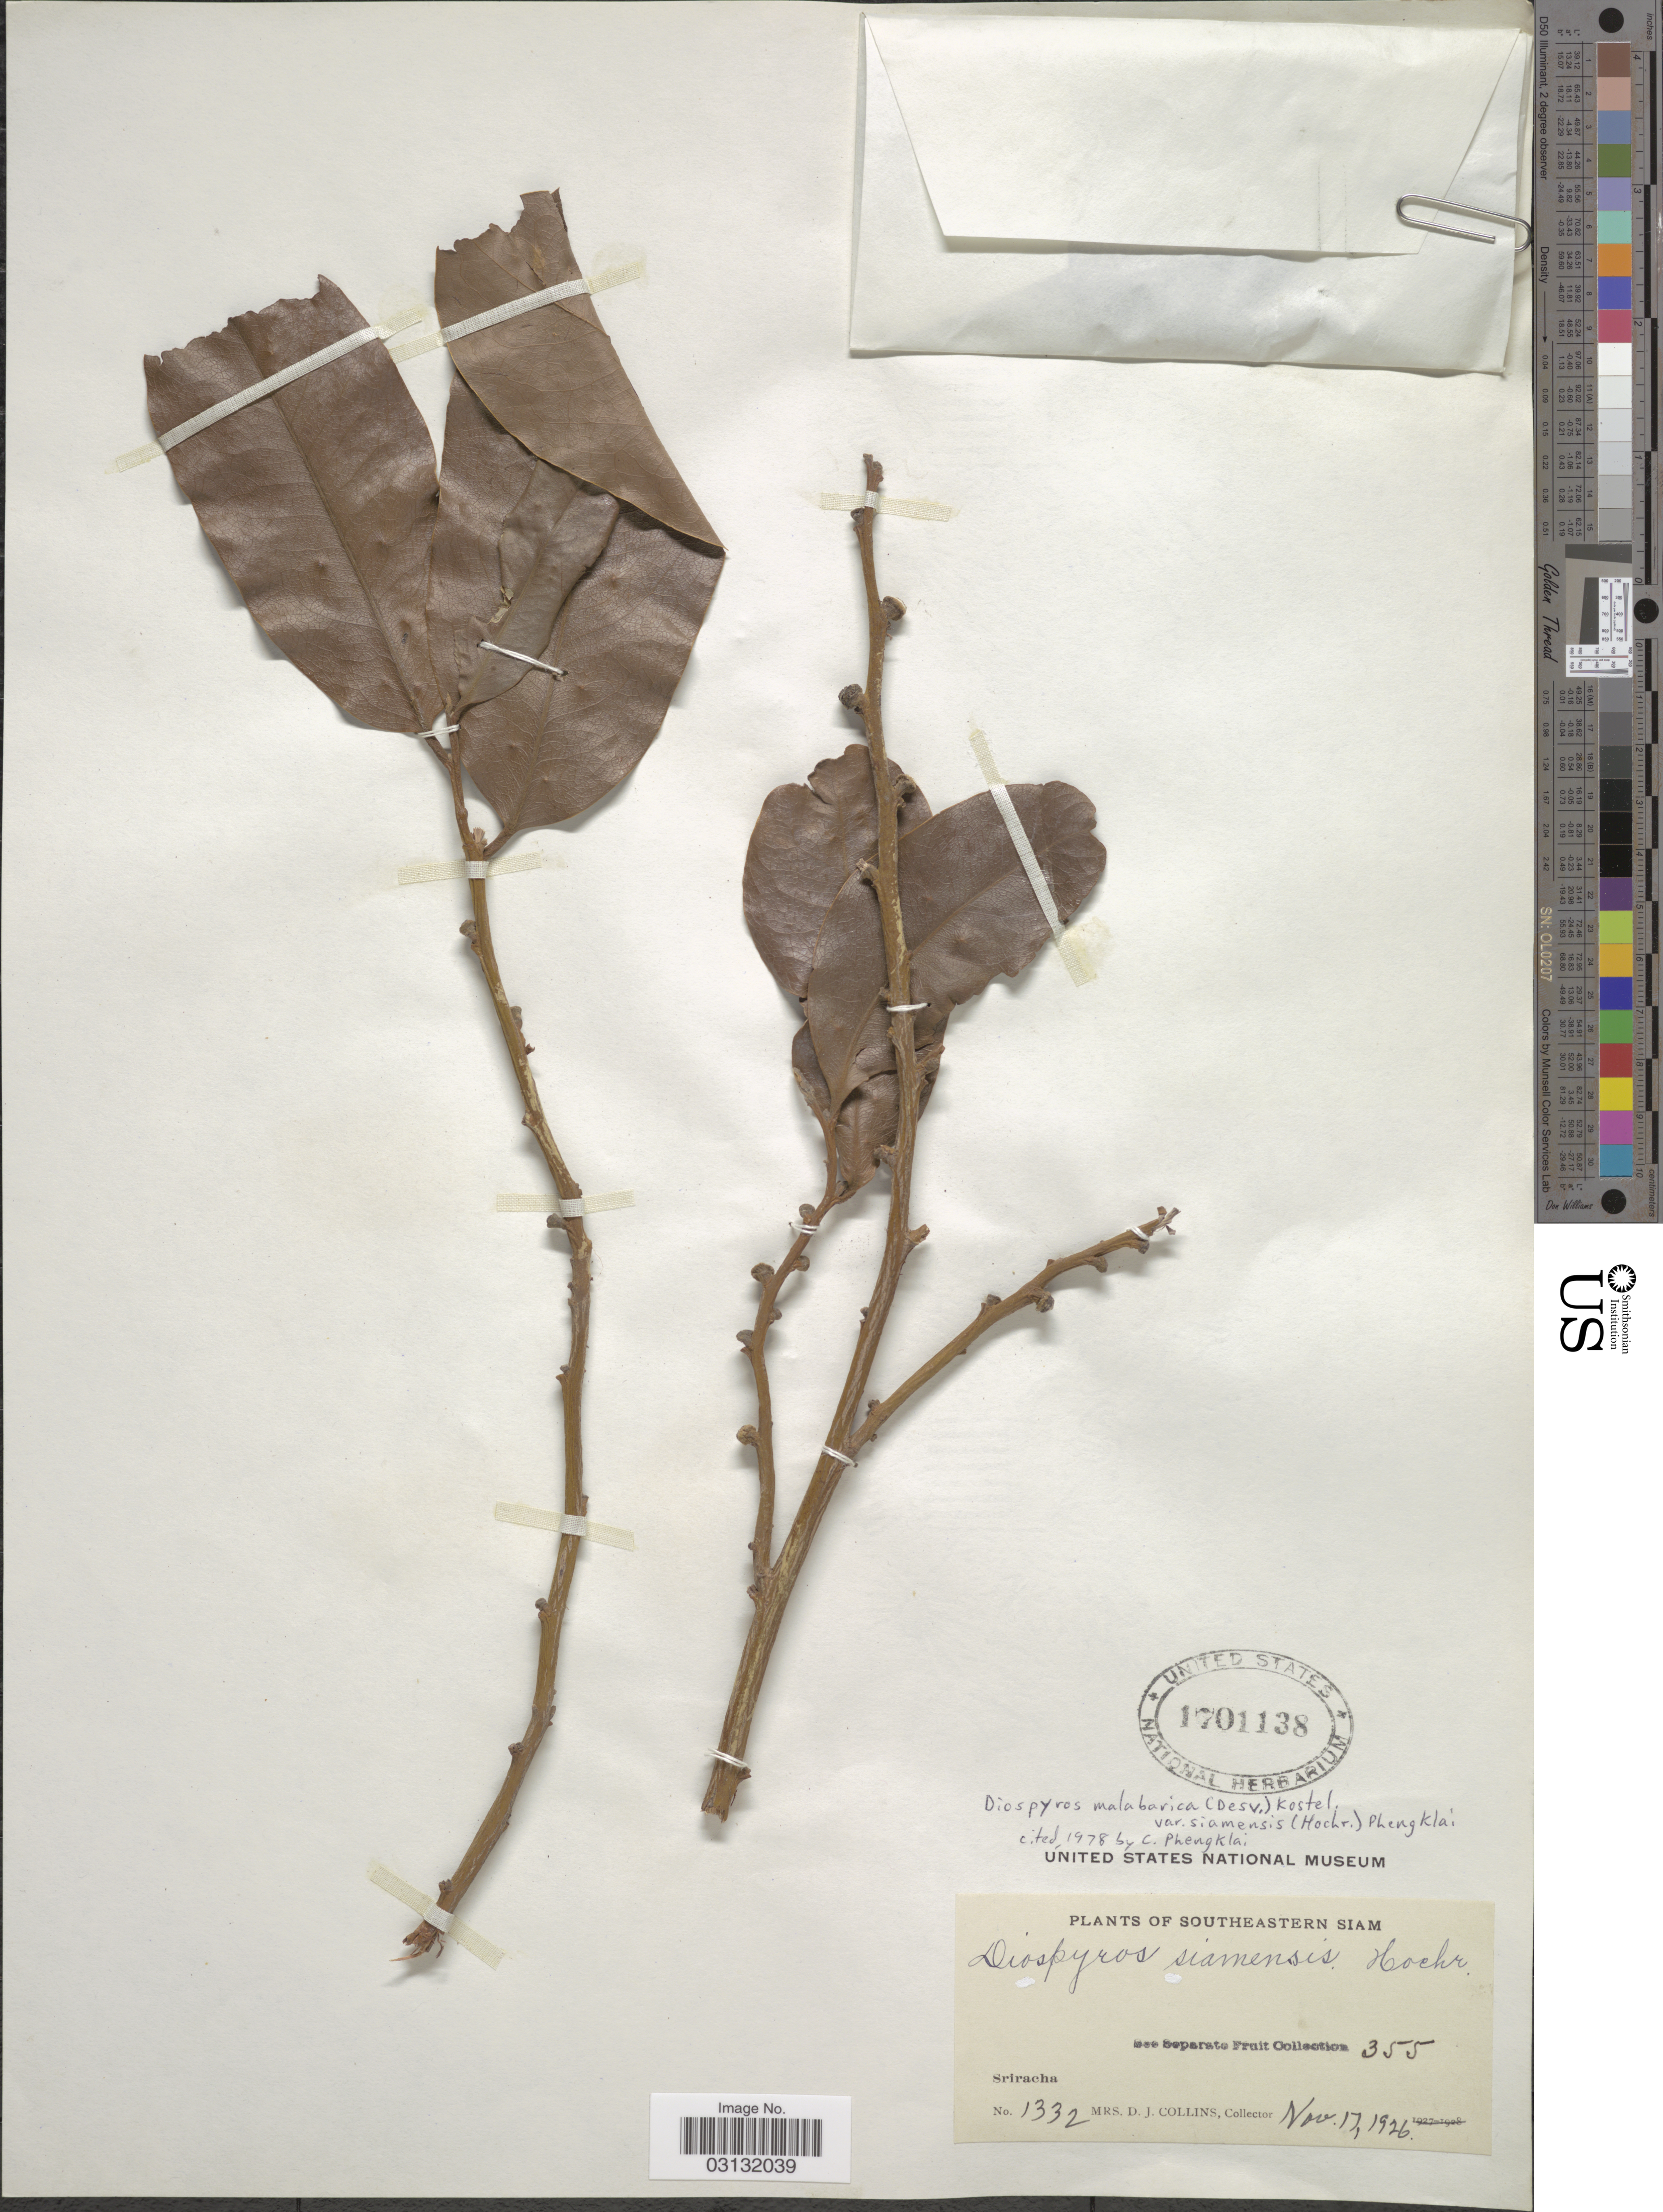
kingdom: Plantae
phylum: Tracheophyta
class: Magnoliopsida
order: Ericales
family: Ebenaceae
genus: Diospyros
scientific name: Diospyros malabarica var. siamensis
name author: (Hochr.) Phengklai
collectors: Mrs. D. J. Collins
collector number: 1332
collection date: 1926-11-17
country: Thailand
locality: Southeastern Siam, Sriracha.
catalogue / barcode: US 1701138